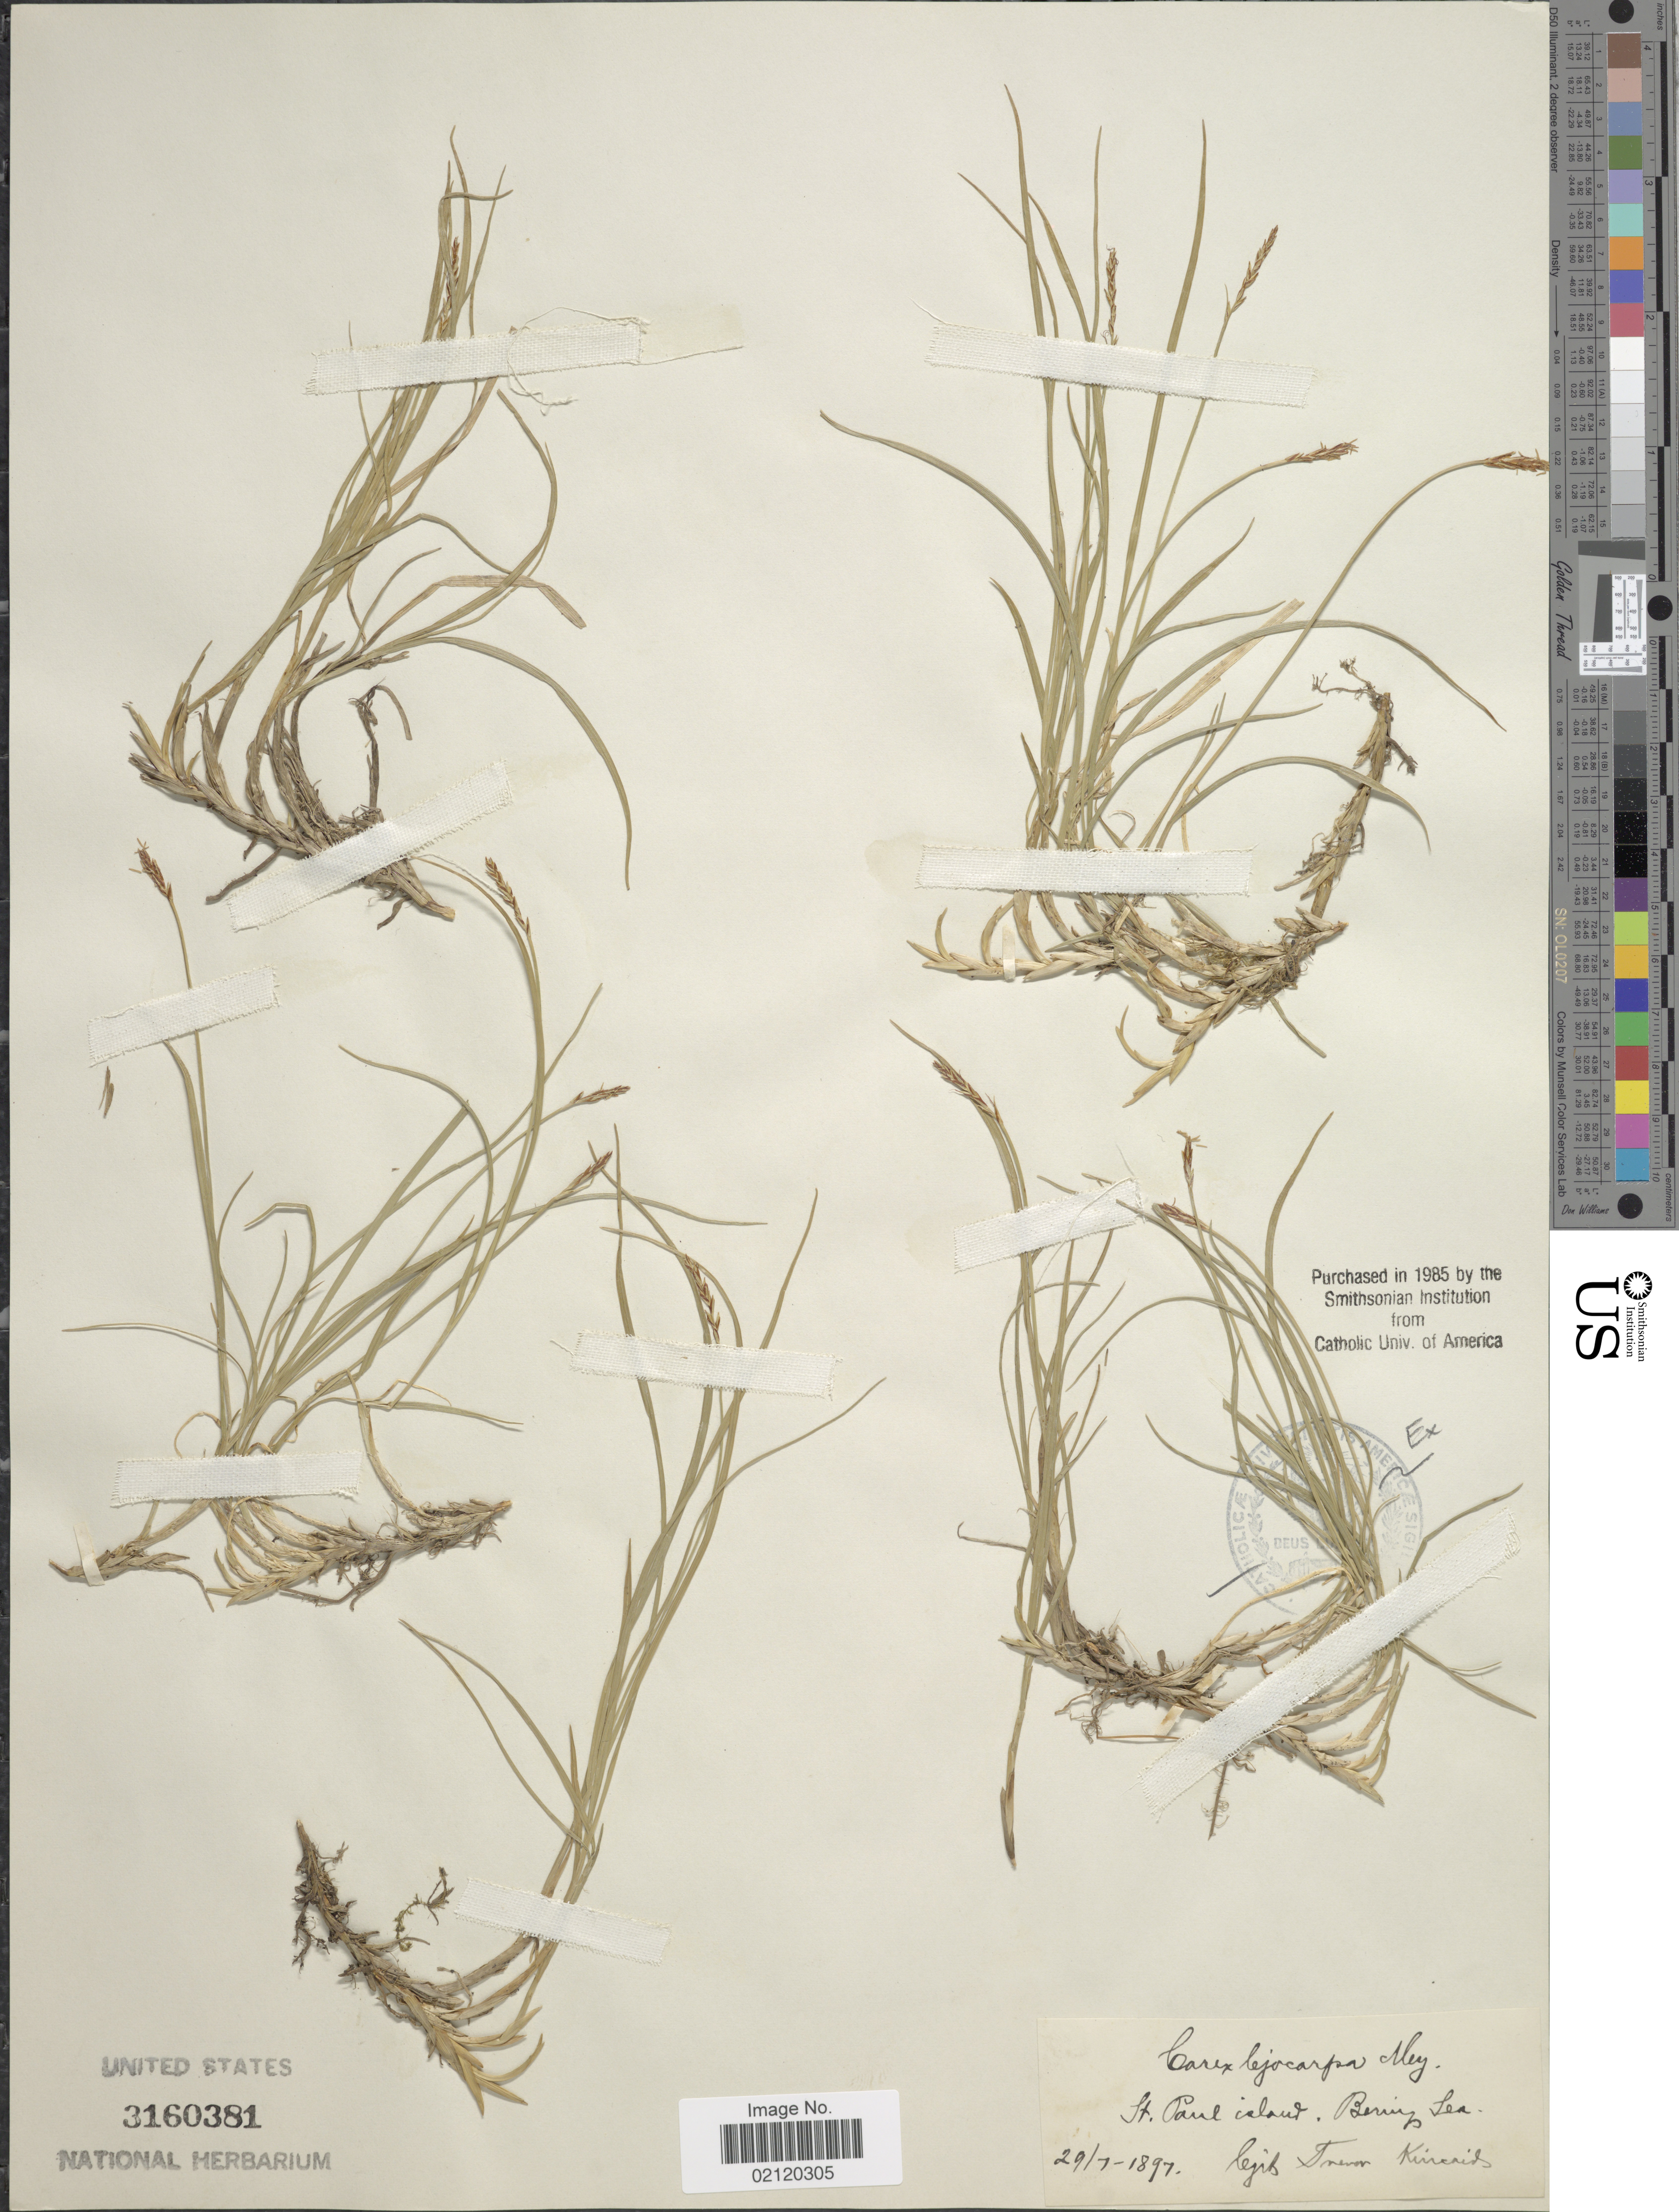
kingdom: Plantae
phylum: Tracheophyta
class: Liliopsida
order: Poales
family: Cyperaceae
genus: Carex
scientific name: Carex anthoxanthea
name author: J. Presl & C. Presl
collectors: T. C. Kincaid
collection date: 1897-07-29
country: United States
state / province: Alaska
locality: St. Paul Island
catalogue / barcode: US 3160381